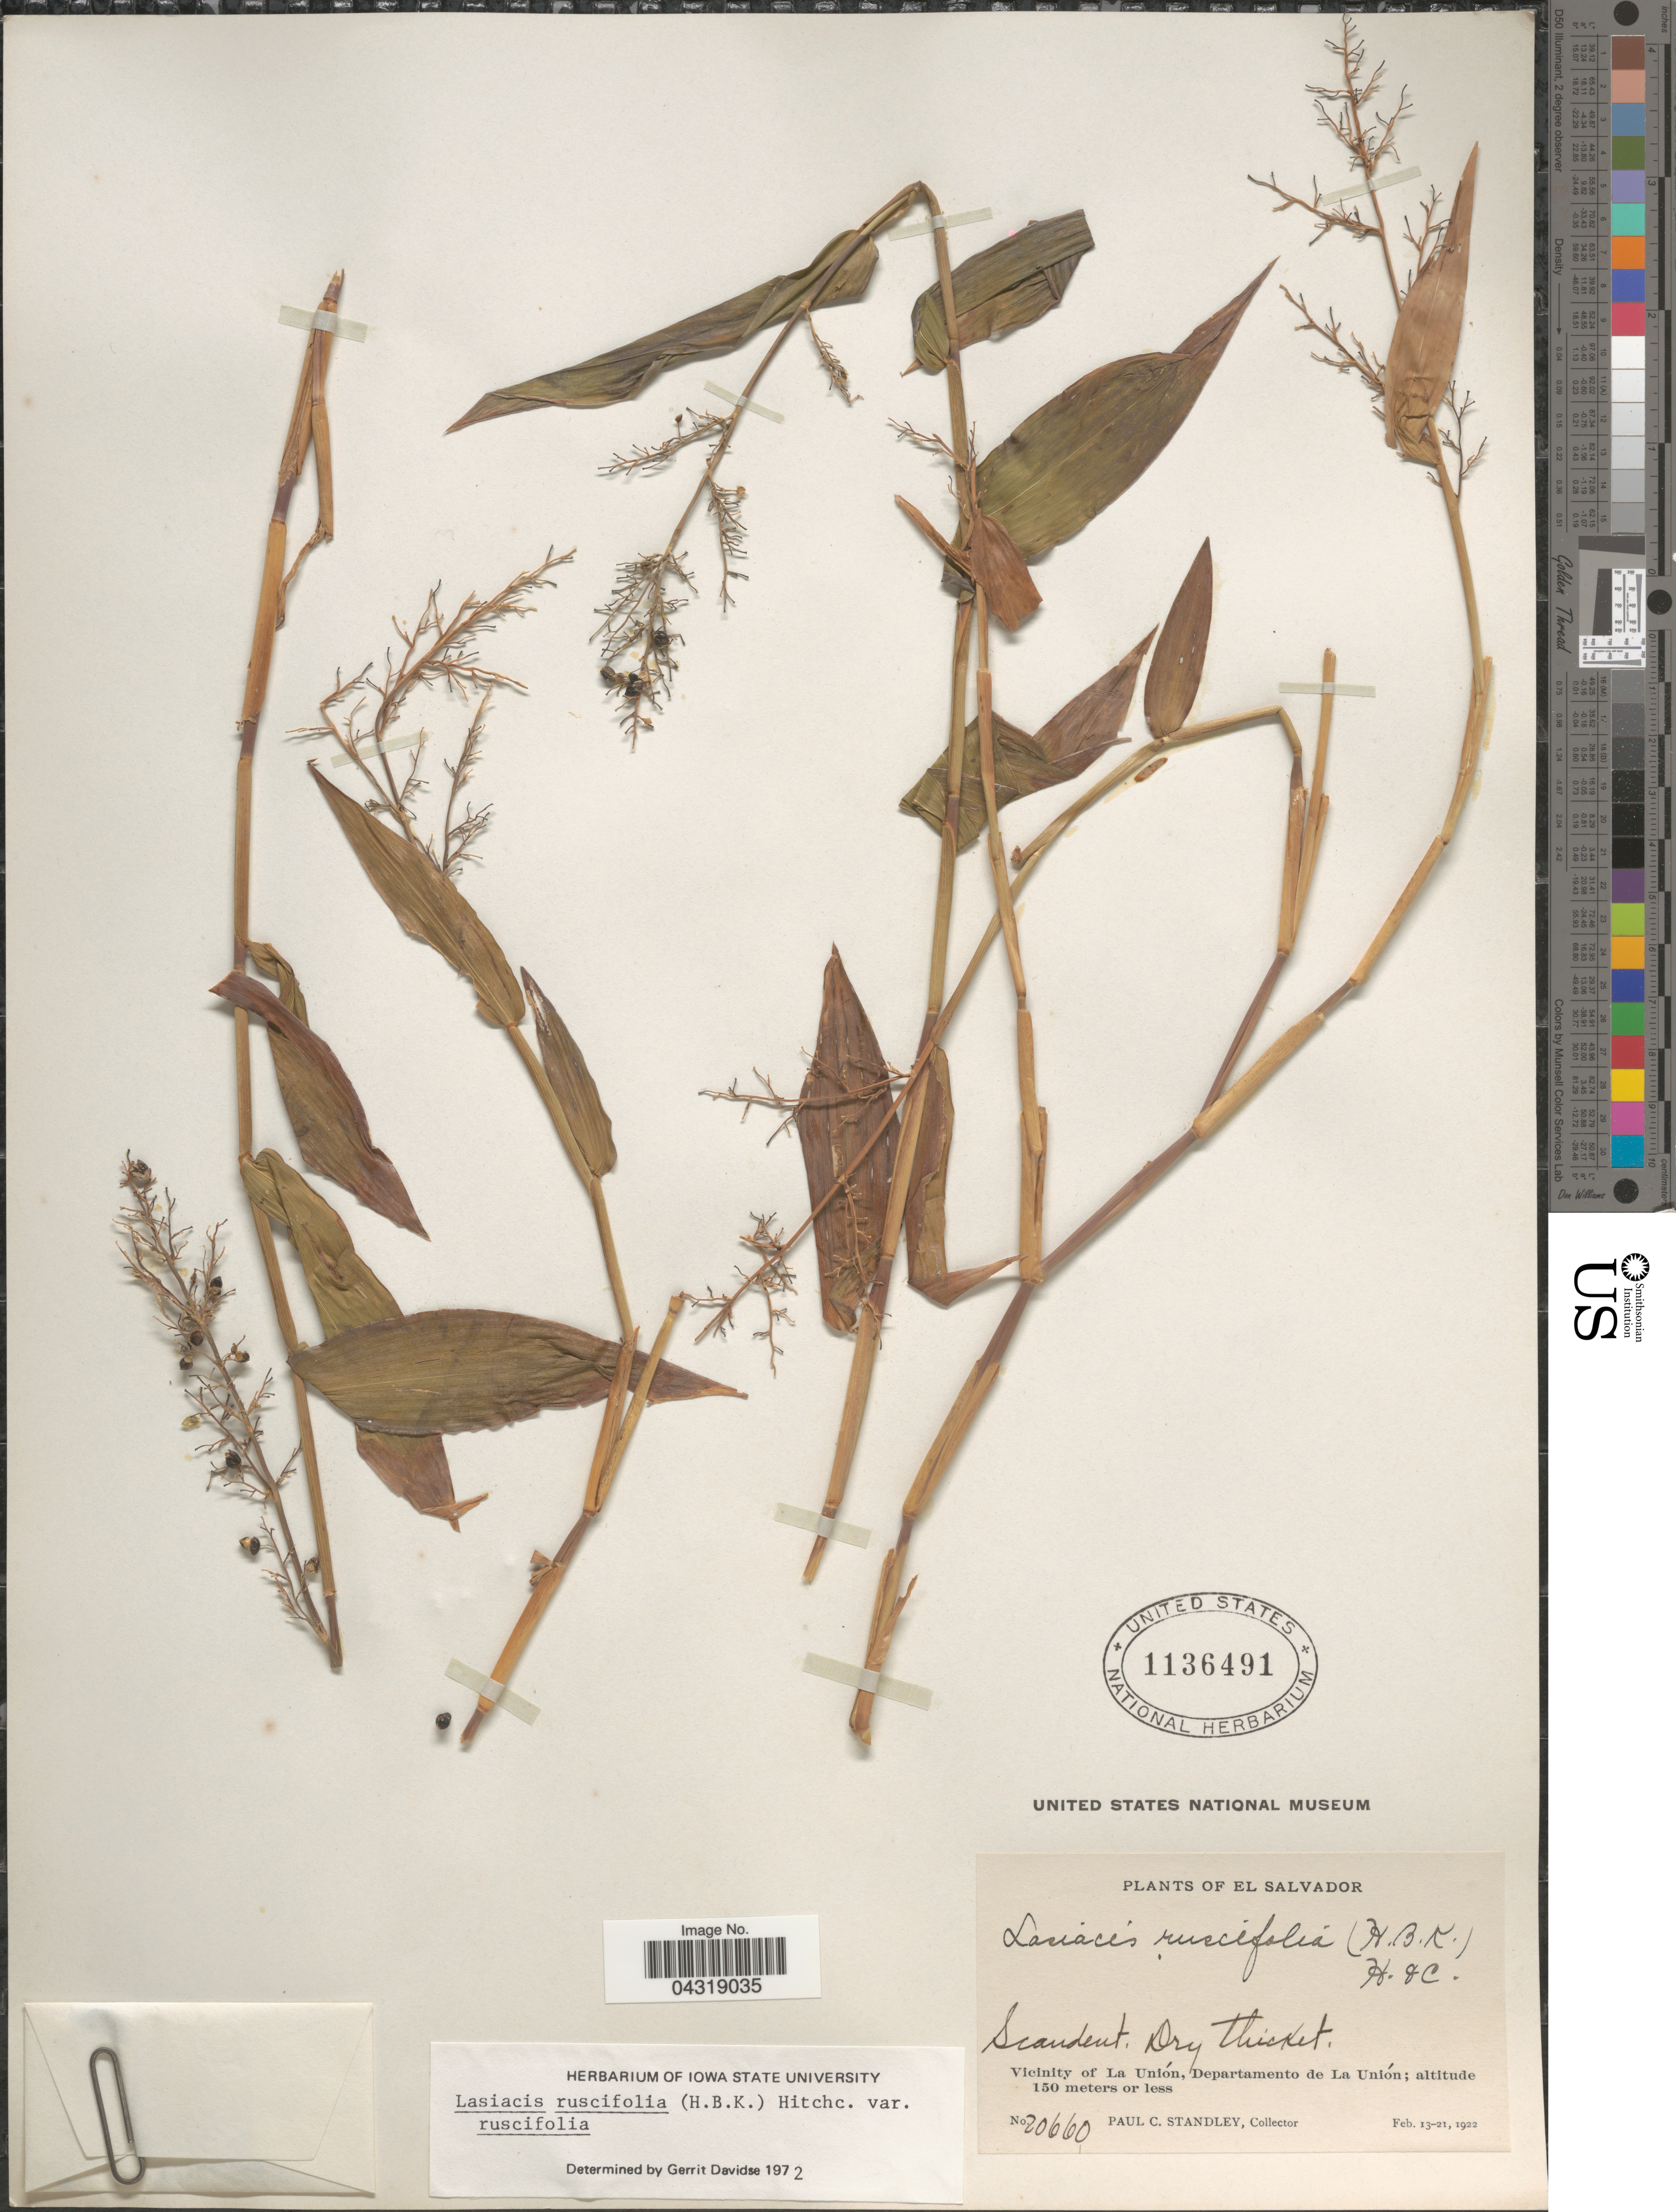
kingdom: Plantae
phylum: Tracheophyta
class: Liliopsida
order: Poales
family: Poaceae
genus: Lasiacis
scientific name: Lasiacis ruscifolia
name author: (Kunth) Hitchc.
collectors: P. C. Standley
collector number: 20660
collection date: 1922-02-13/1922-02-21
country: El Salvador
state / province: La Union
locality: Vicinity of La Unión, Departamento de La Unión.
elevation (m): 150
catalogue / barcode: US 1136491